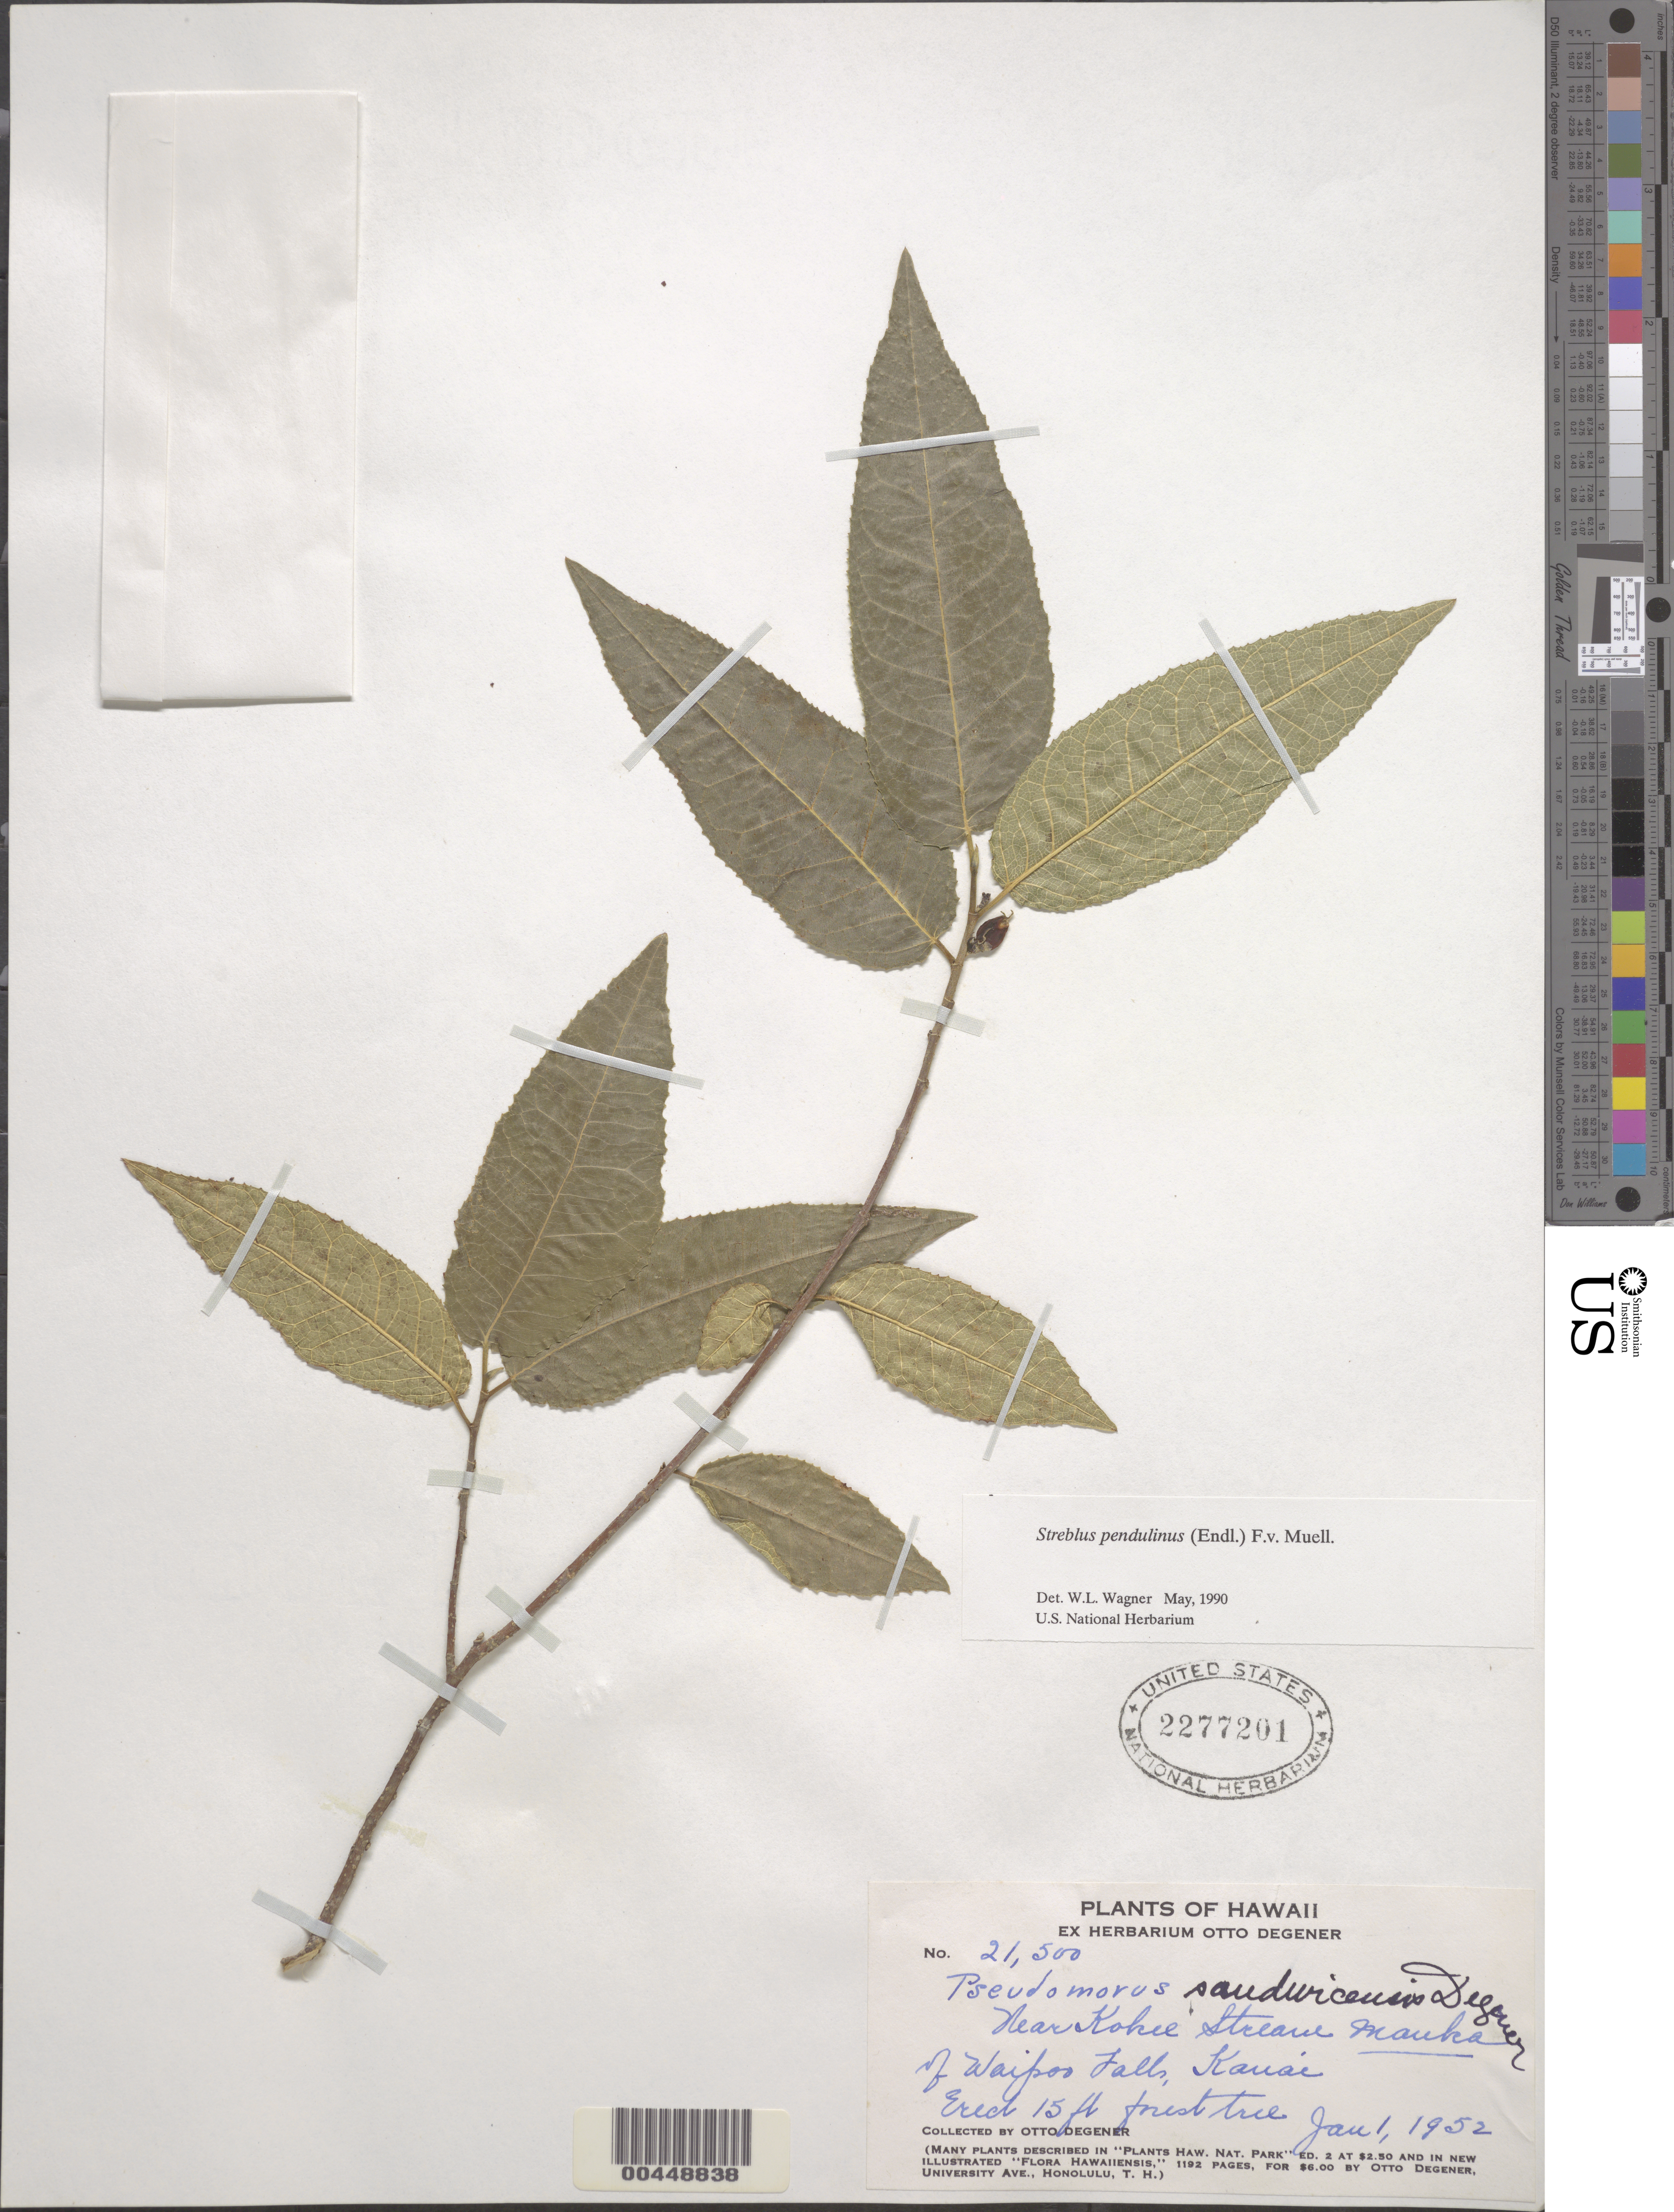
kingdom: Plantae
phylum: Tracheophyta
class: Magnoliopsida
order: Rosales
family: Moraceae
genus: Paratrophis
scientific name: Paratrophis pendulina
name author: (Endl.) E. M. Gardner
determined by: Wagner, W. L., (BOT), Smithsonian Institution - National Museum of Natural History (UNITED STATES)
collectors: O. Degener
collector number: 21500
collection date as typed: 1 Jan 1952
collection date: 1952-01-01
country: United States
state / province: Hawaii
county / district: Kauai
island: Kaua'i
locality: Near Kokee Stream, mauka of Waipoo Falls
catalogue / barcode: US 2277201